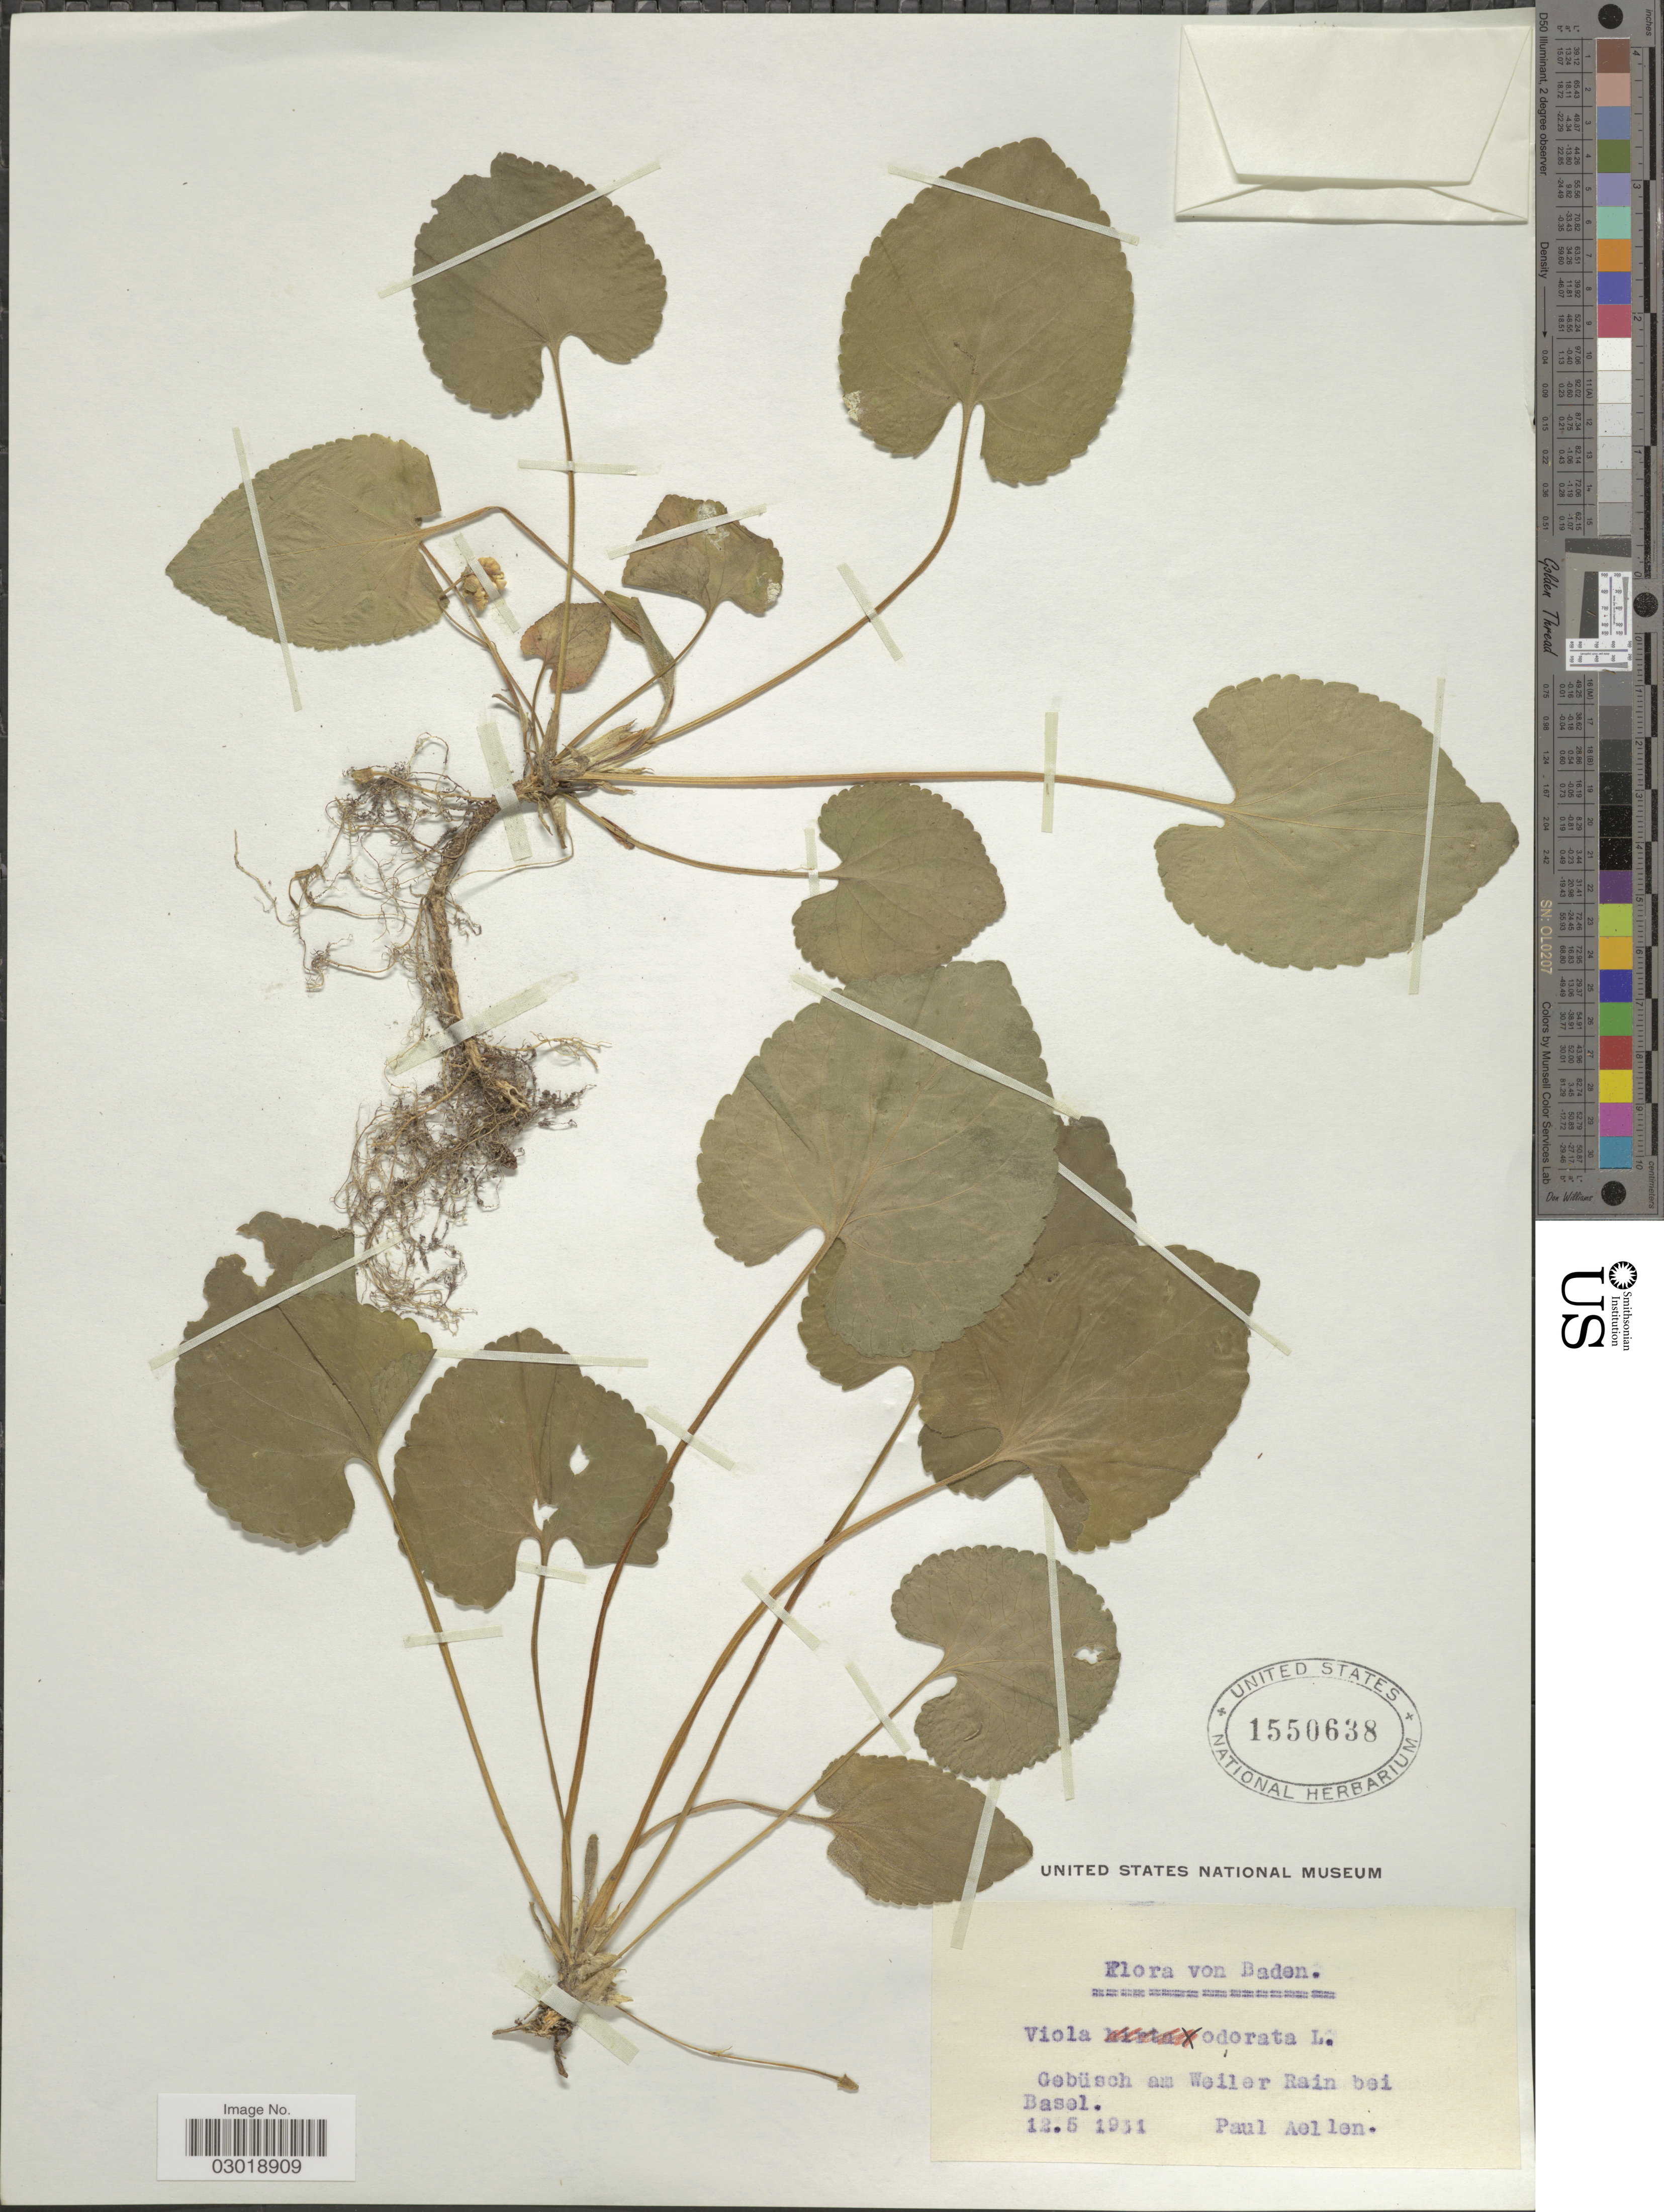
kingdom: Plantae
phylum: Tracheophyta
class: Magnoliopsida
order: Malpighiales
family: Violaceae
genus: Viola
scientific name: Viola odorata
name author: L.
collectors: P. Aellen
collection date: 1931-05-12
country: Germany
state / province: Baden-Württemberg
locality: Baden. Gebüsch am Weiler Rain bei Basel.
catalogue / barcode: US 1550638